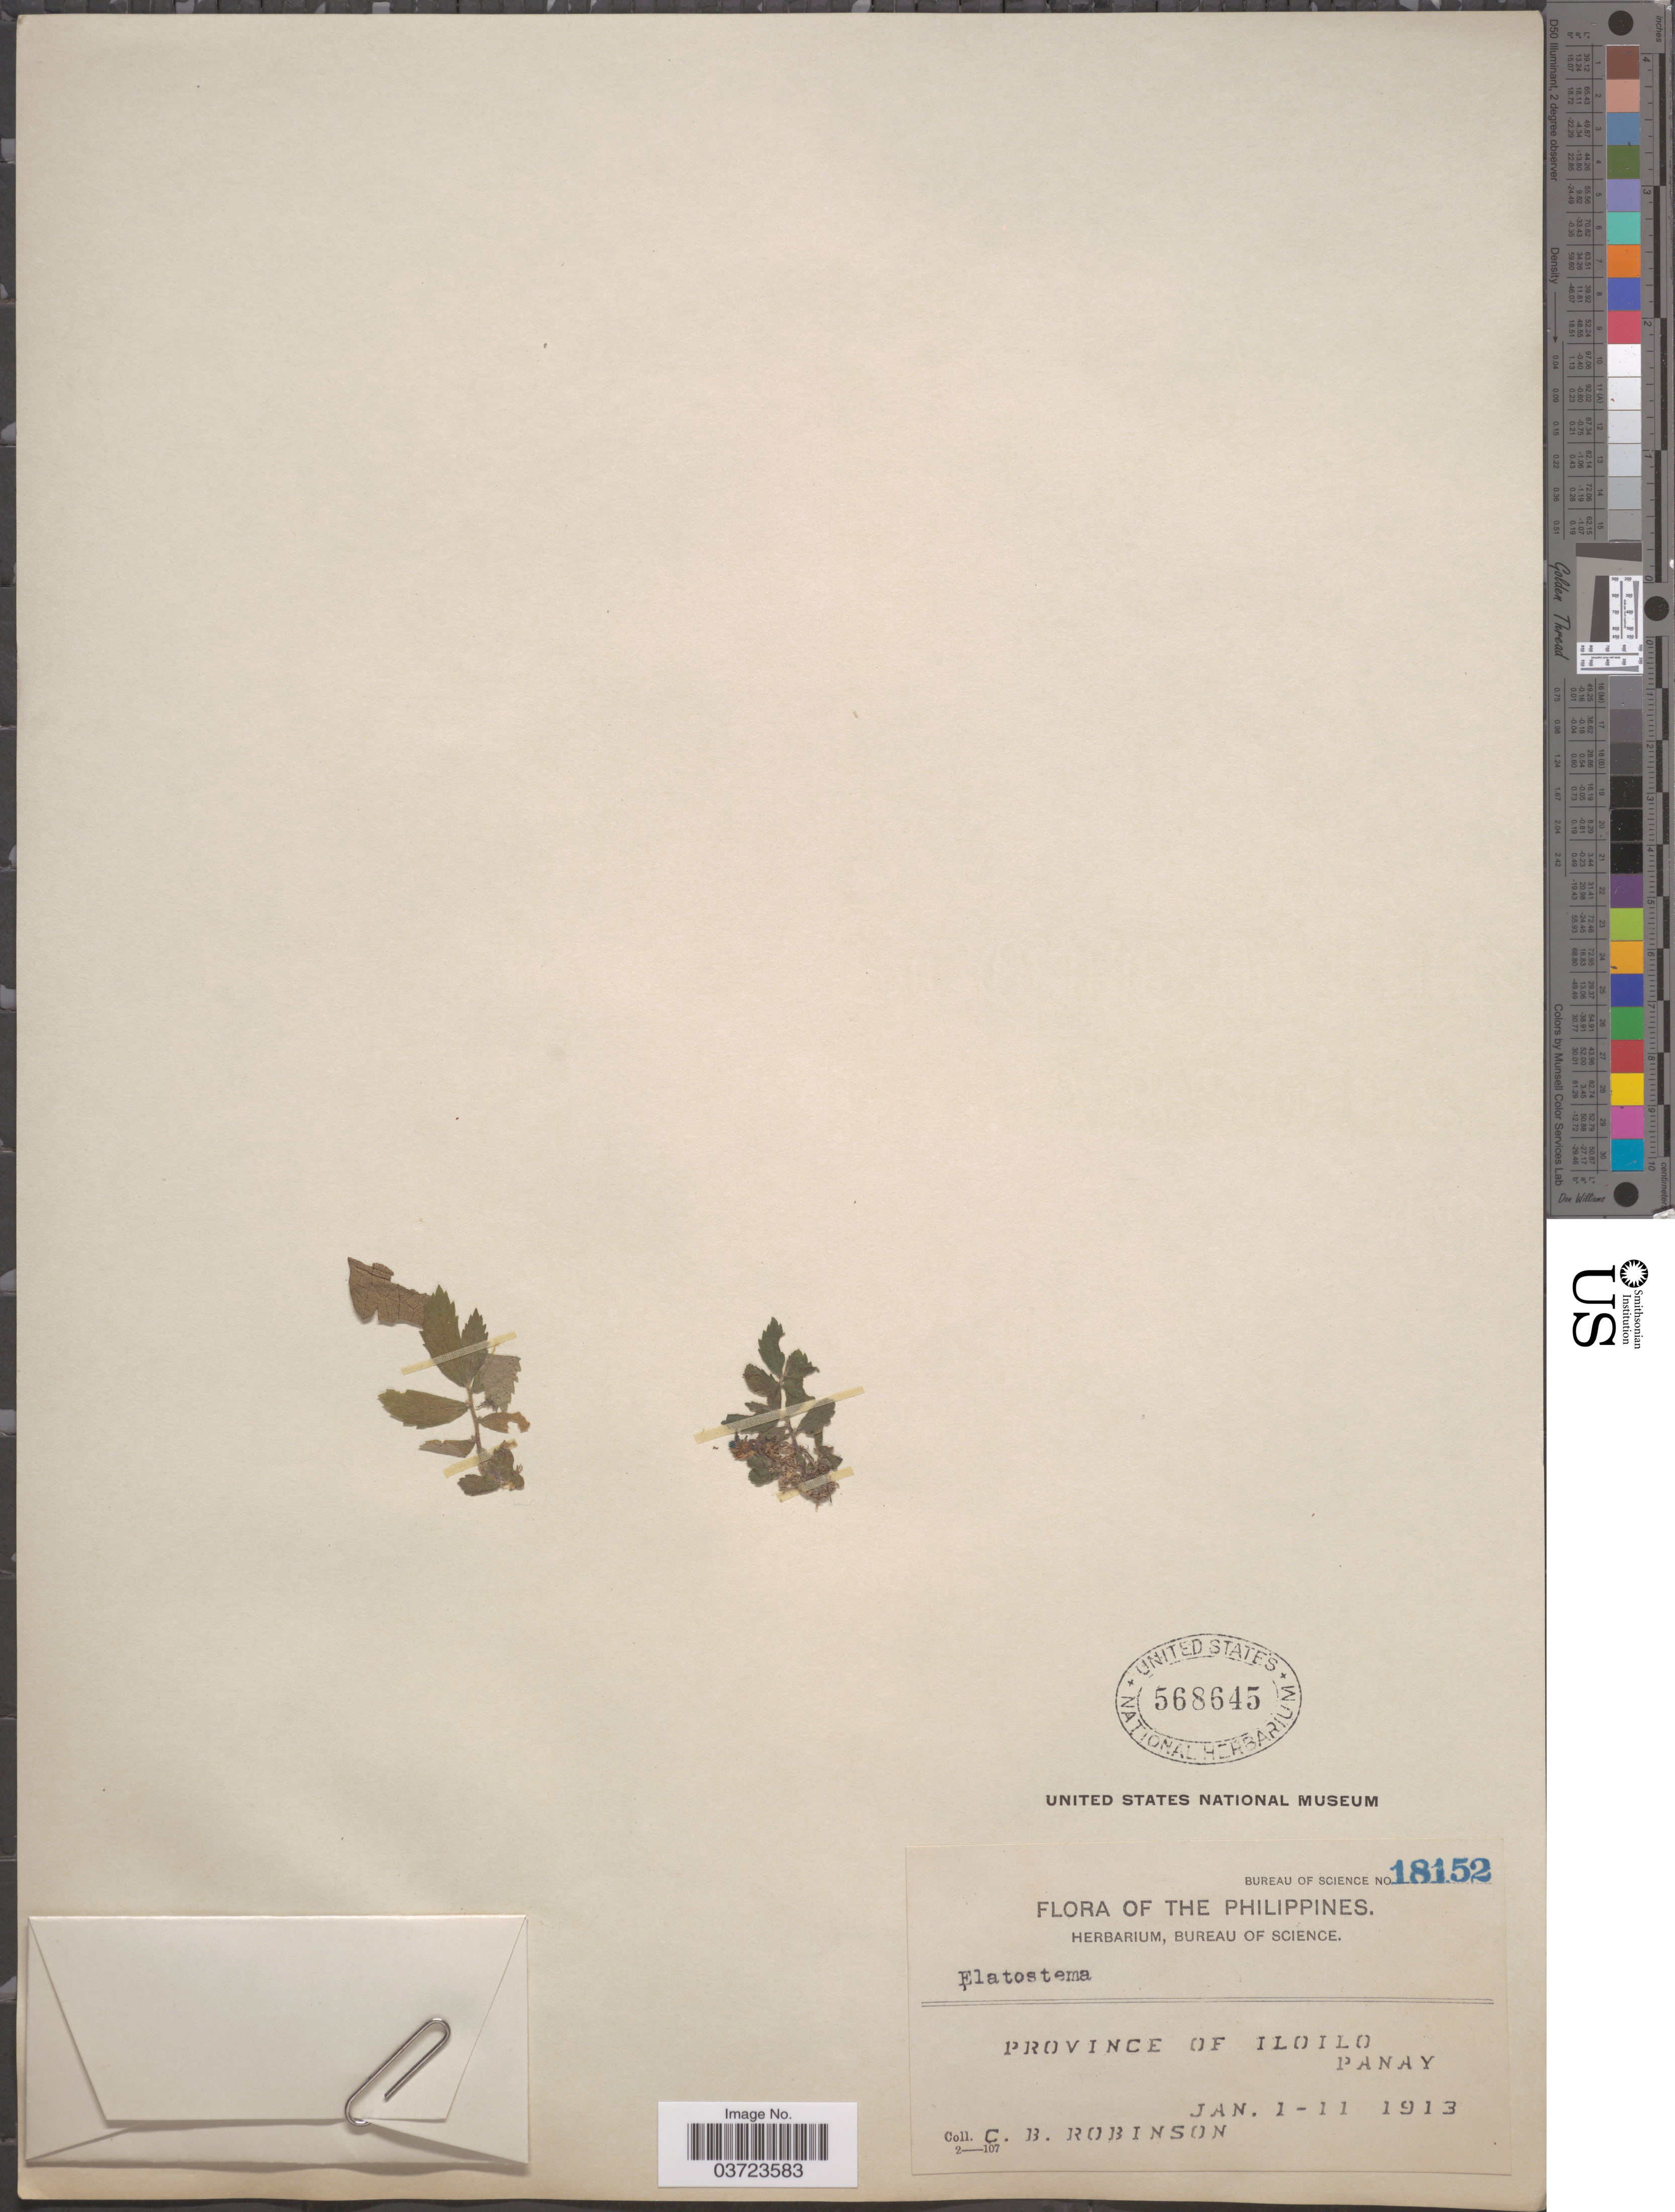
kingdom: Plantae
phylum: Tracheophyta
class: Magnoliopsida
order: Rosales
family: Urticaceae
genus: Elatostema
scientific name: Elatostema sp.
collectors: C. Robinson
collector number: Bureau of Science 18152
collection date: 1913-01-01/1913-01-11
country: Philippines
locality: Province of Iloilo. Panay.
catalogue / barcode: US 568645